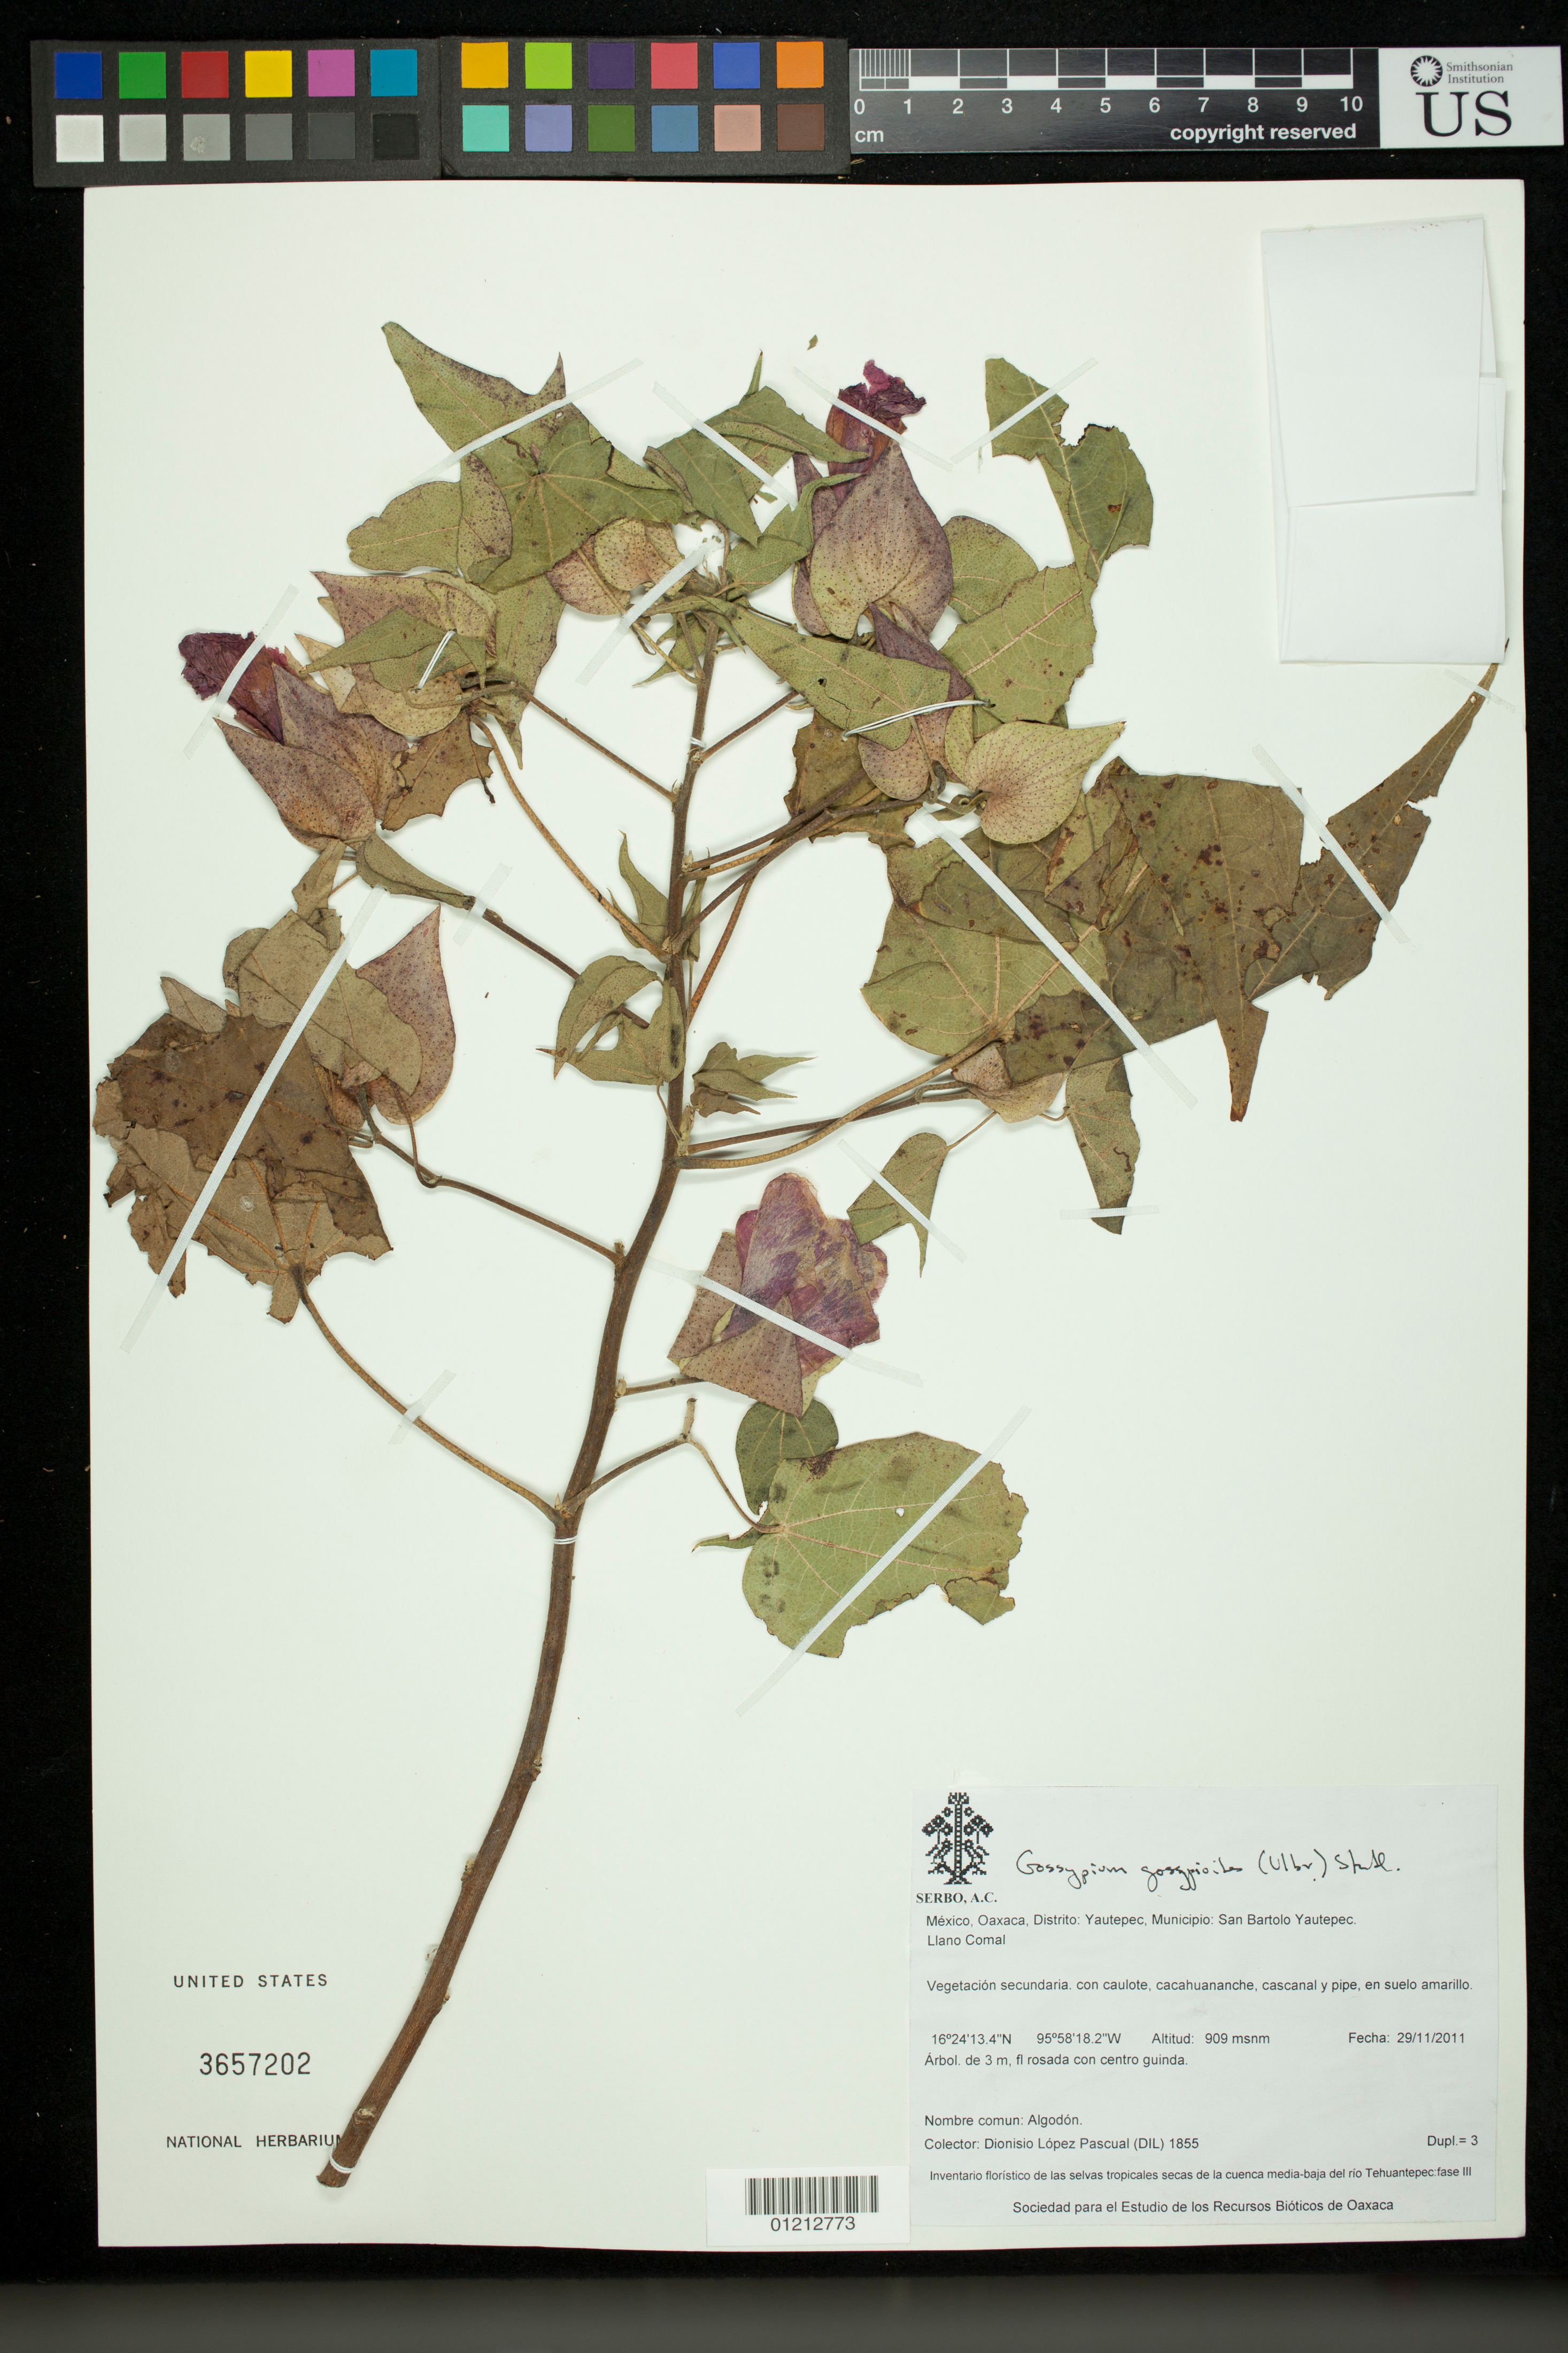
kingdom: Plantae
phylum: Tracheophyta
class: Magnoliopsida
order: Malvales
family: Malvaceae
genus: Gossypium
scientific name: Gossypium gossypioides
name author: (Ulbr.) Standl.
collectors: D. Lopez Pascual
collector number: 1855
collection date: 2011-11-29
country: Mexico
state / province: Oaxaca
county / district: San Bartolo Yautepec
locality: Distrito: Yautepec, Municipio: San Bartolo Yautepec. Llano Comal.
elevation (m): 909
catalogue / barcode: US 3657202